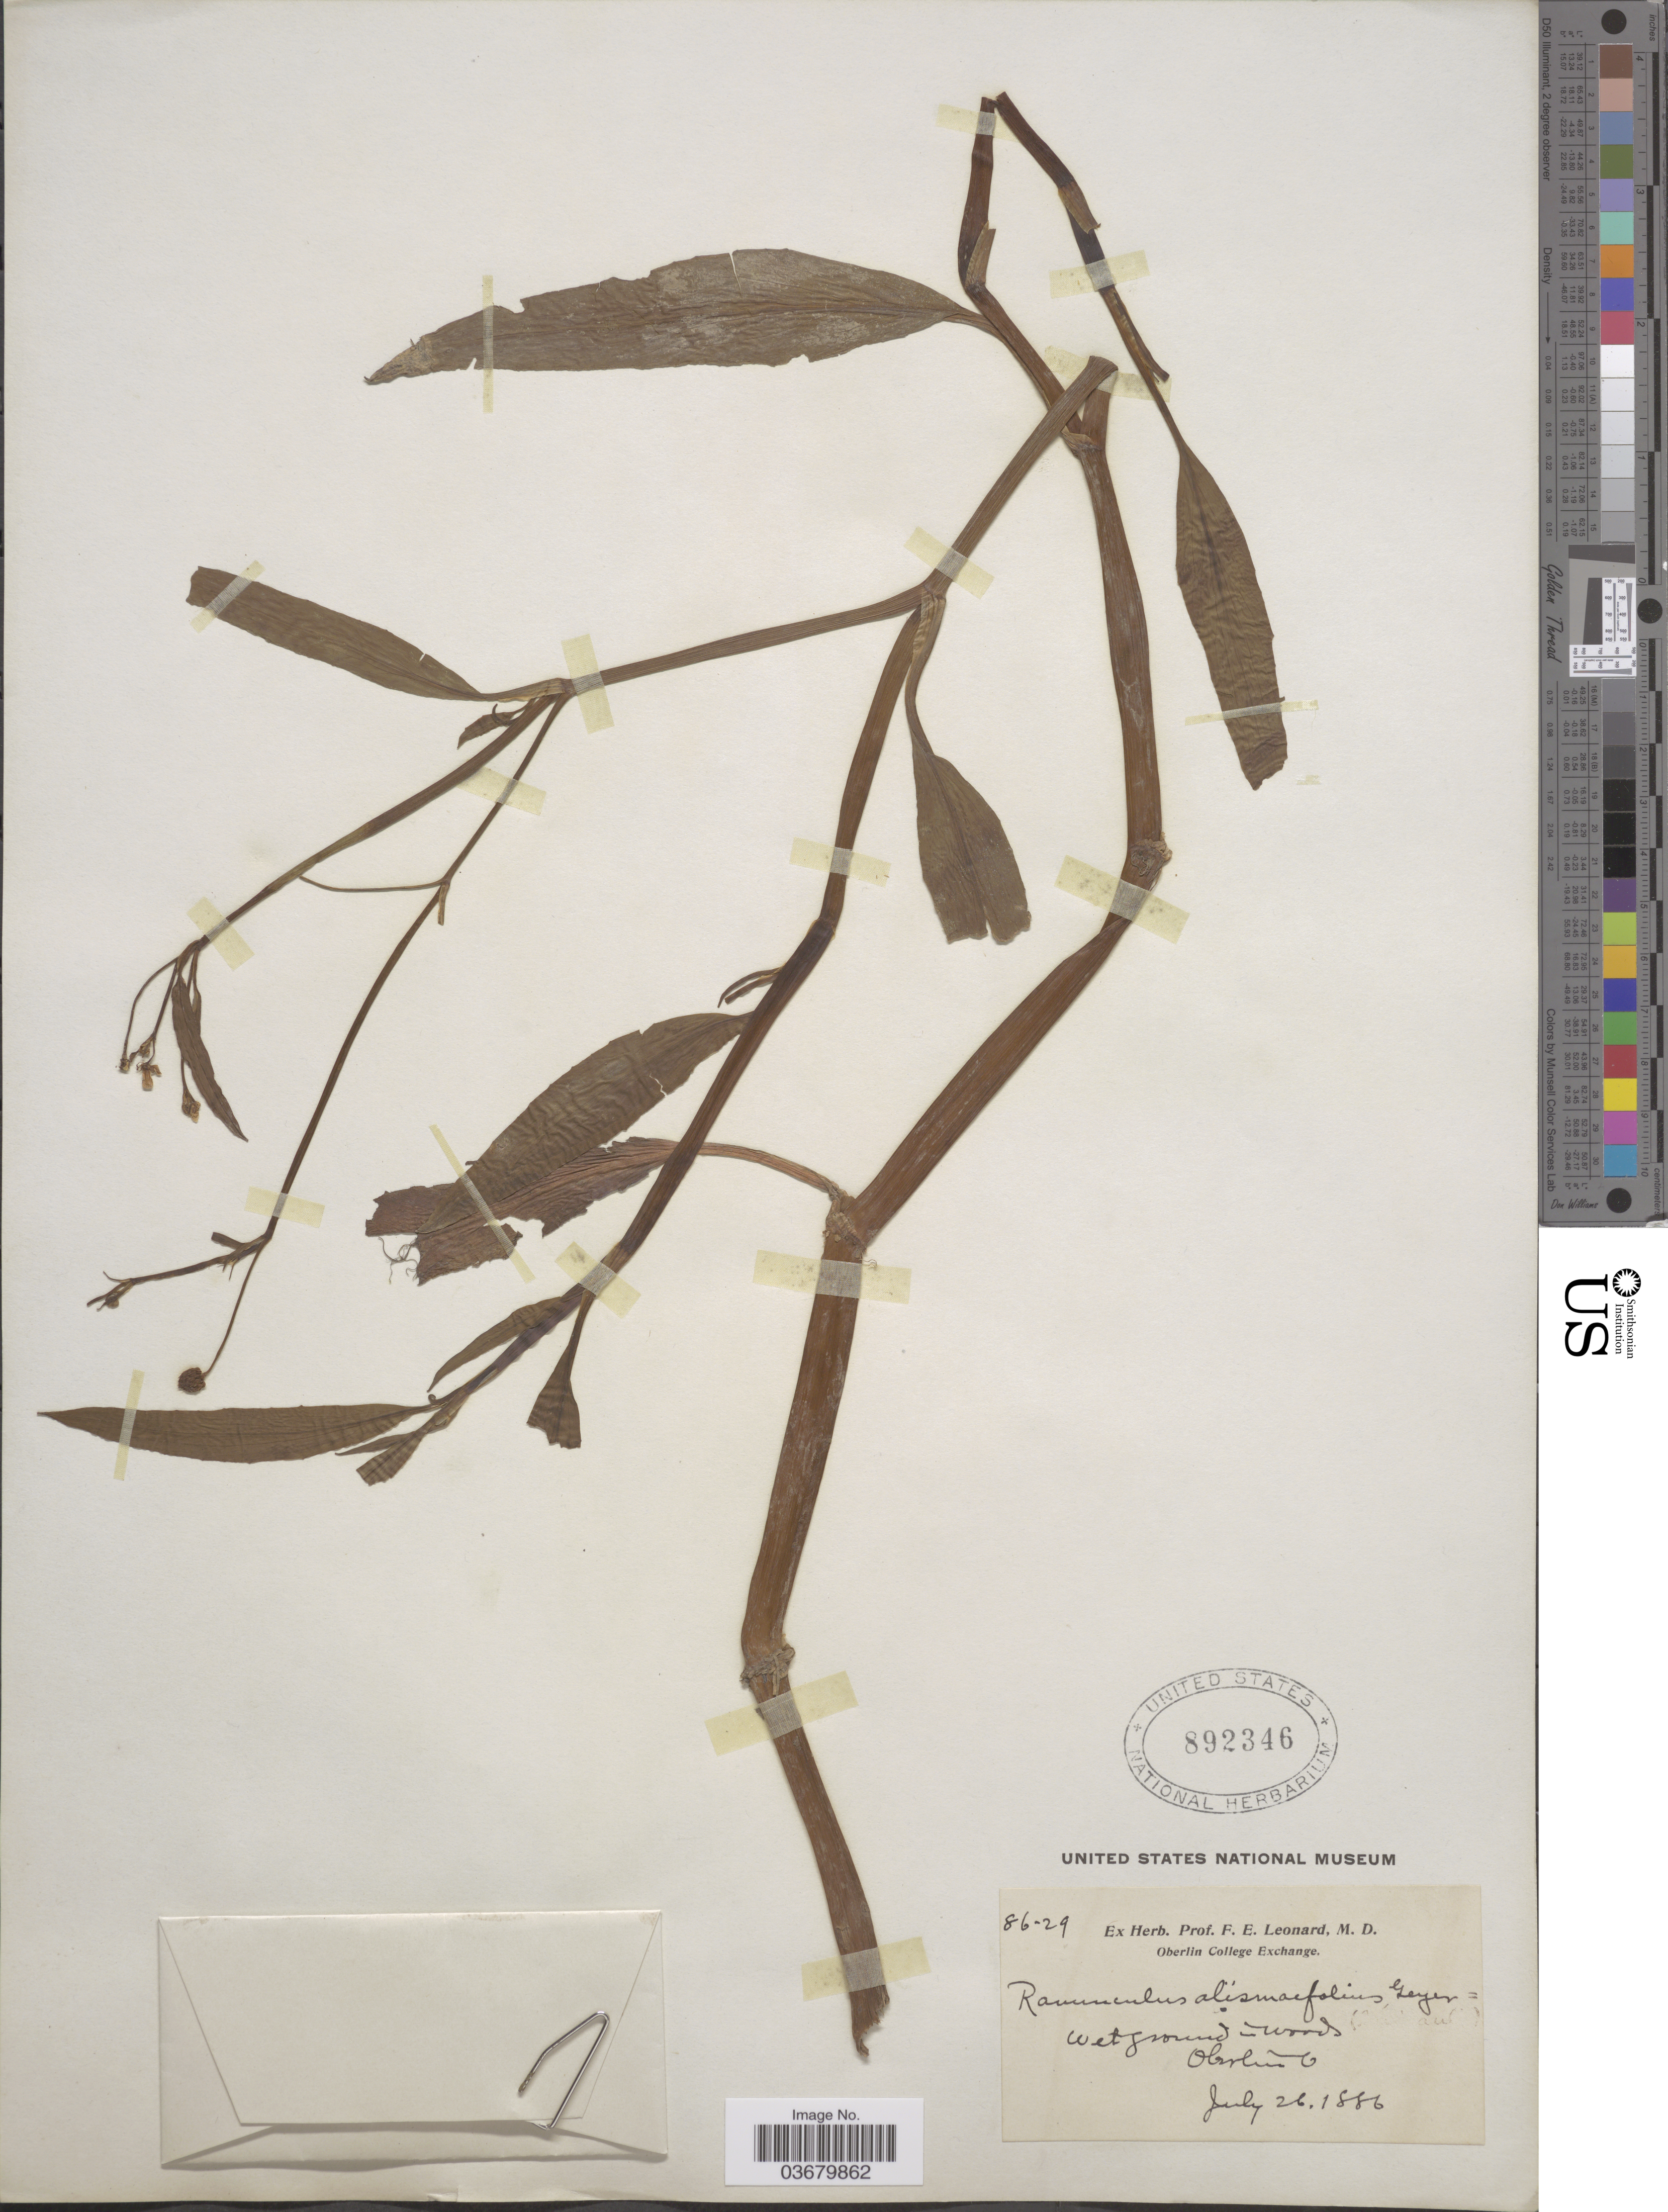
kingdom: Plantae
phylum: Tracheophyta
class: Magnoliopsida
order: Ranunculales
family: Ranunculaceae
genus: Ranunculus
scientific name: Ranunculus ambigens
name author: S. Watson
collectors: Ex herb. Prof. F. E. Leonard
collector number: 86-29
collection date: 1886-06-26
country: United States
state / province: Ohio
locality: Oberlin.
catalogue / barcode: US 892346